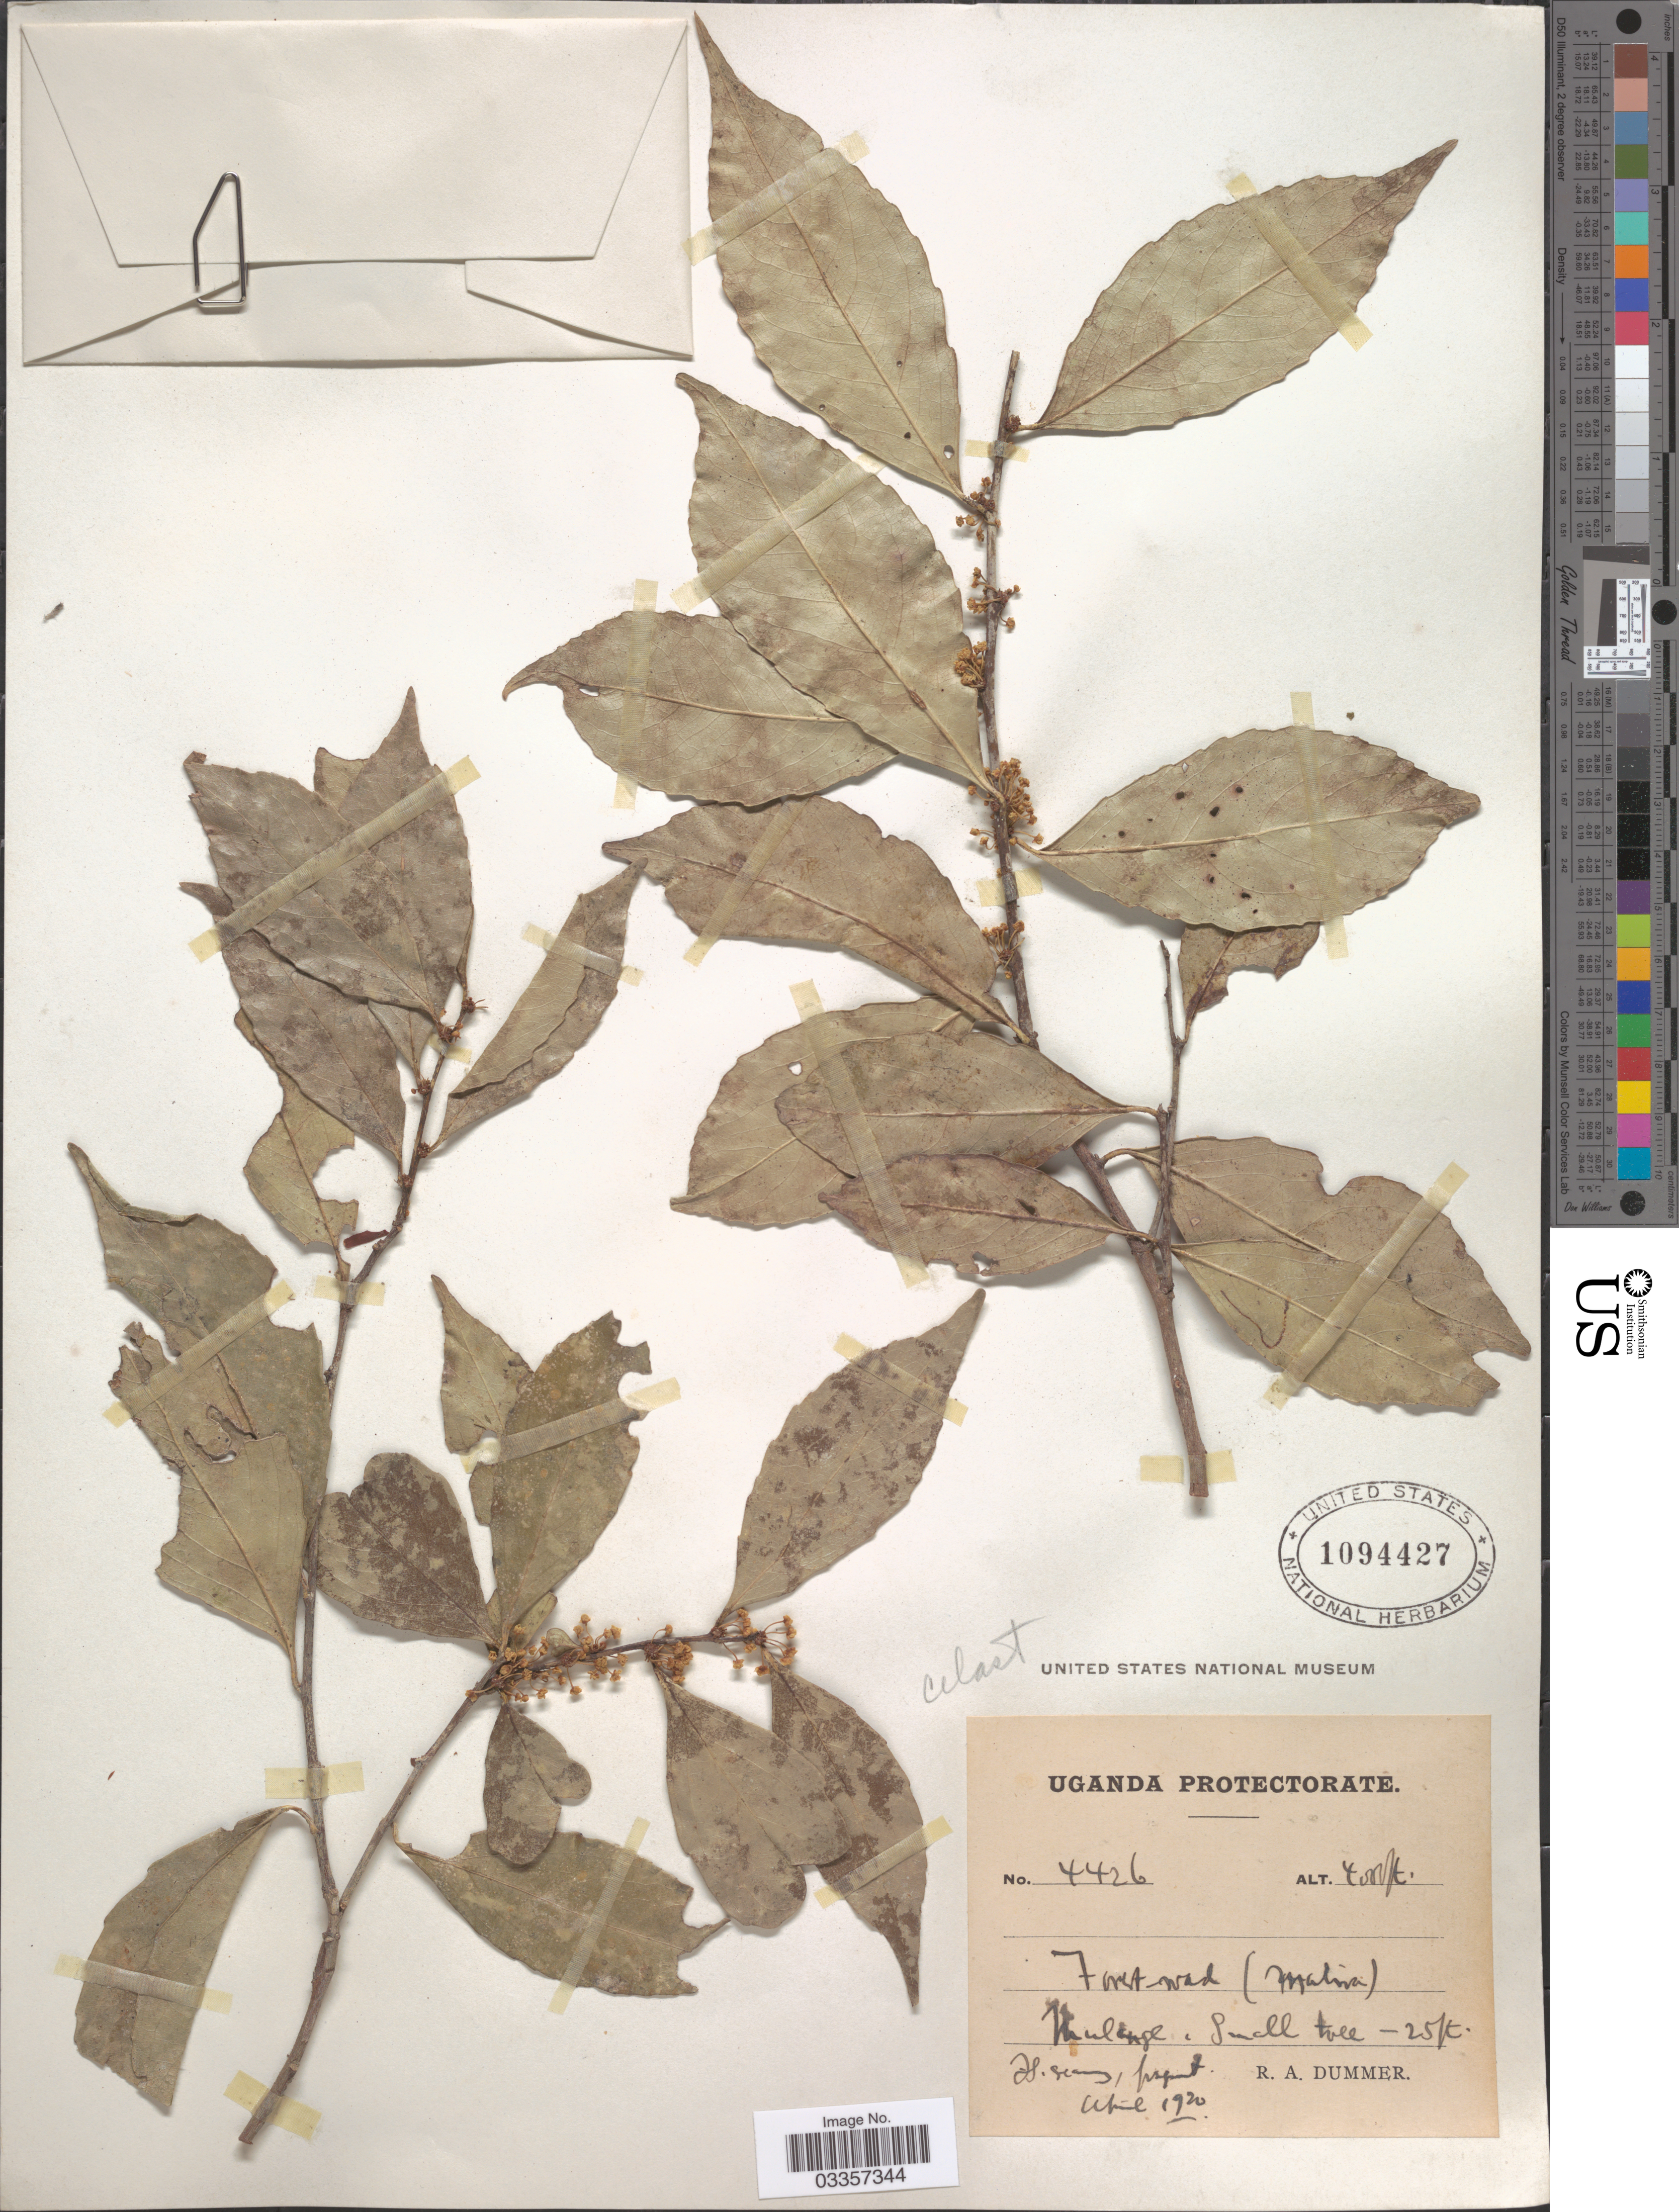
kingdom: Plantae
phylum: Tracheophyta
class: Magnoliopsida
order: Celastrales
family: Celastraceae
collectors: R. A. Dümmer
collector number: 4426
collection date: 1920-04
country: Uganda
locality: Uganda Protectorate. Foret-wad (Mabira).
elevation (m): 1219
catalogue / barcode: US 1094427